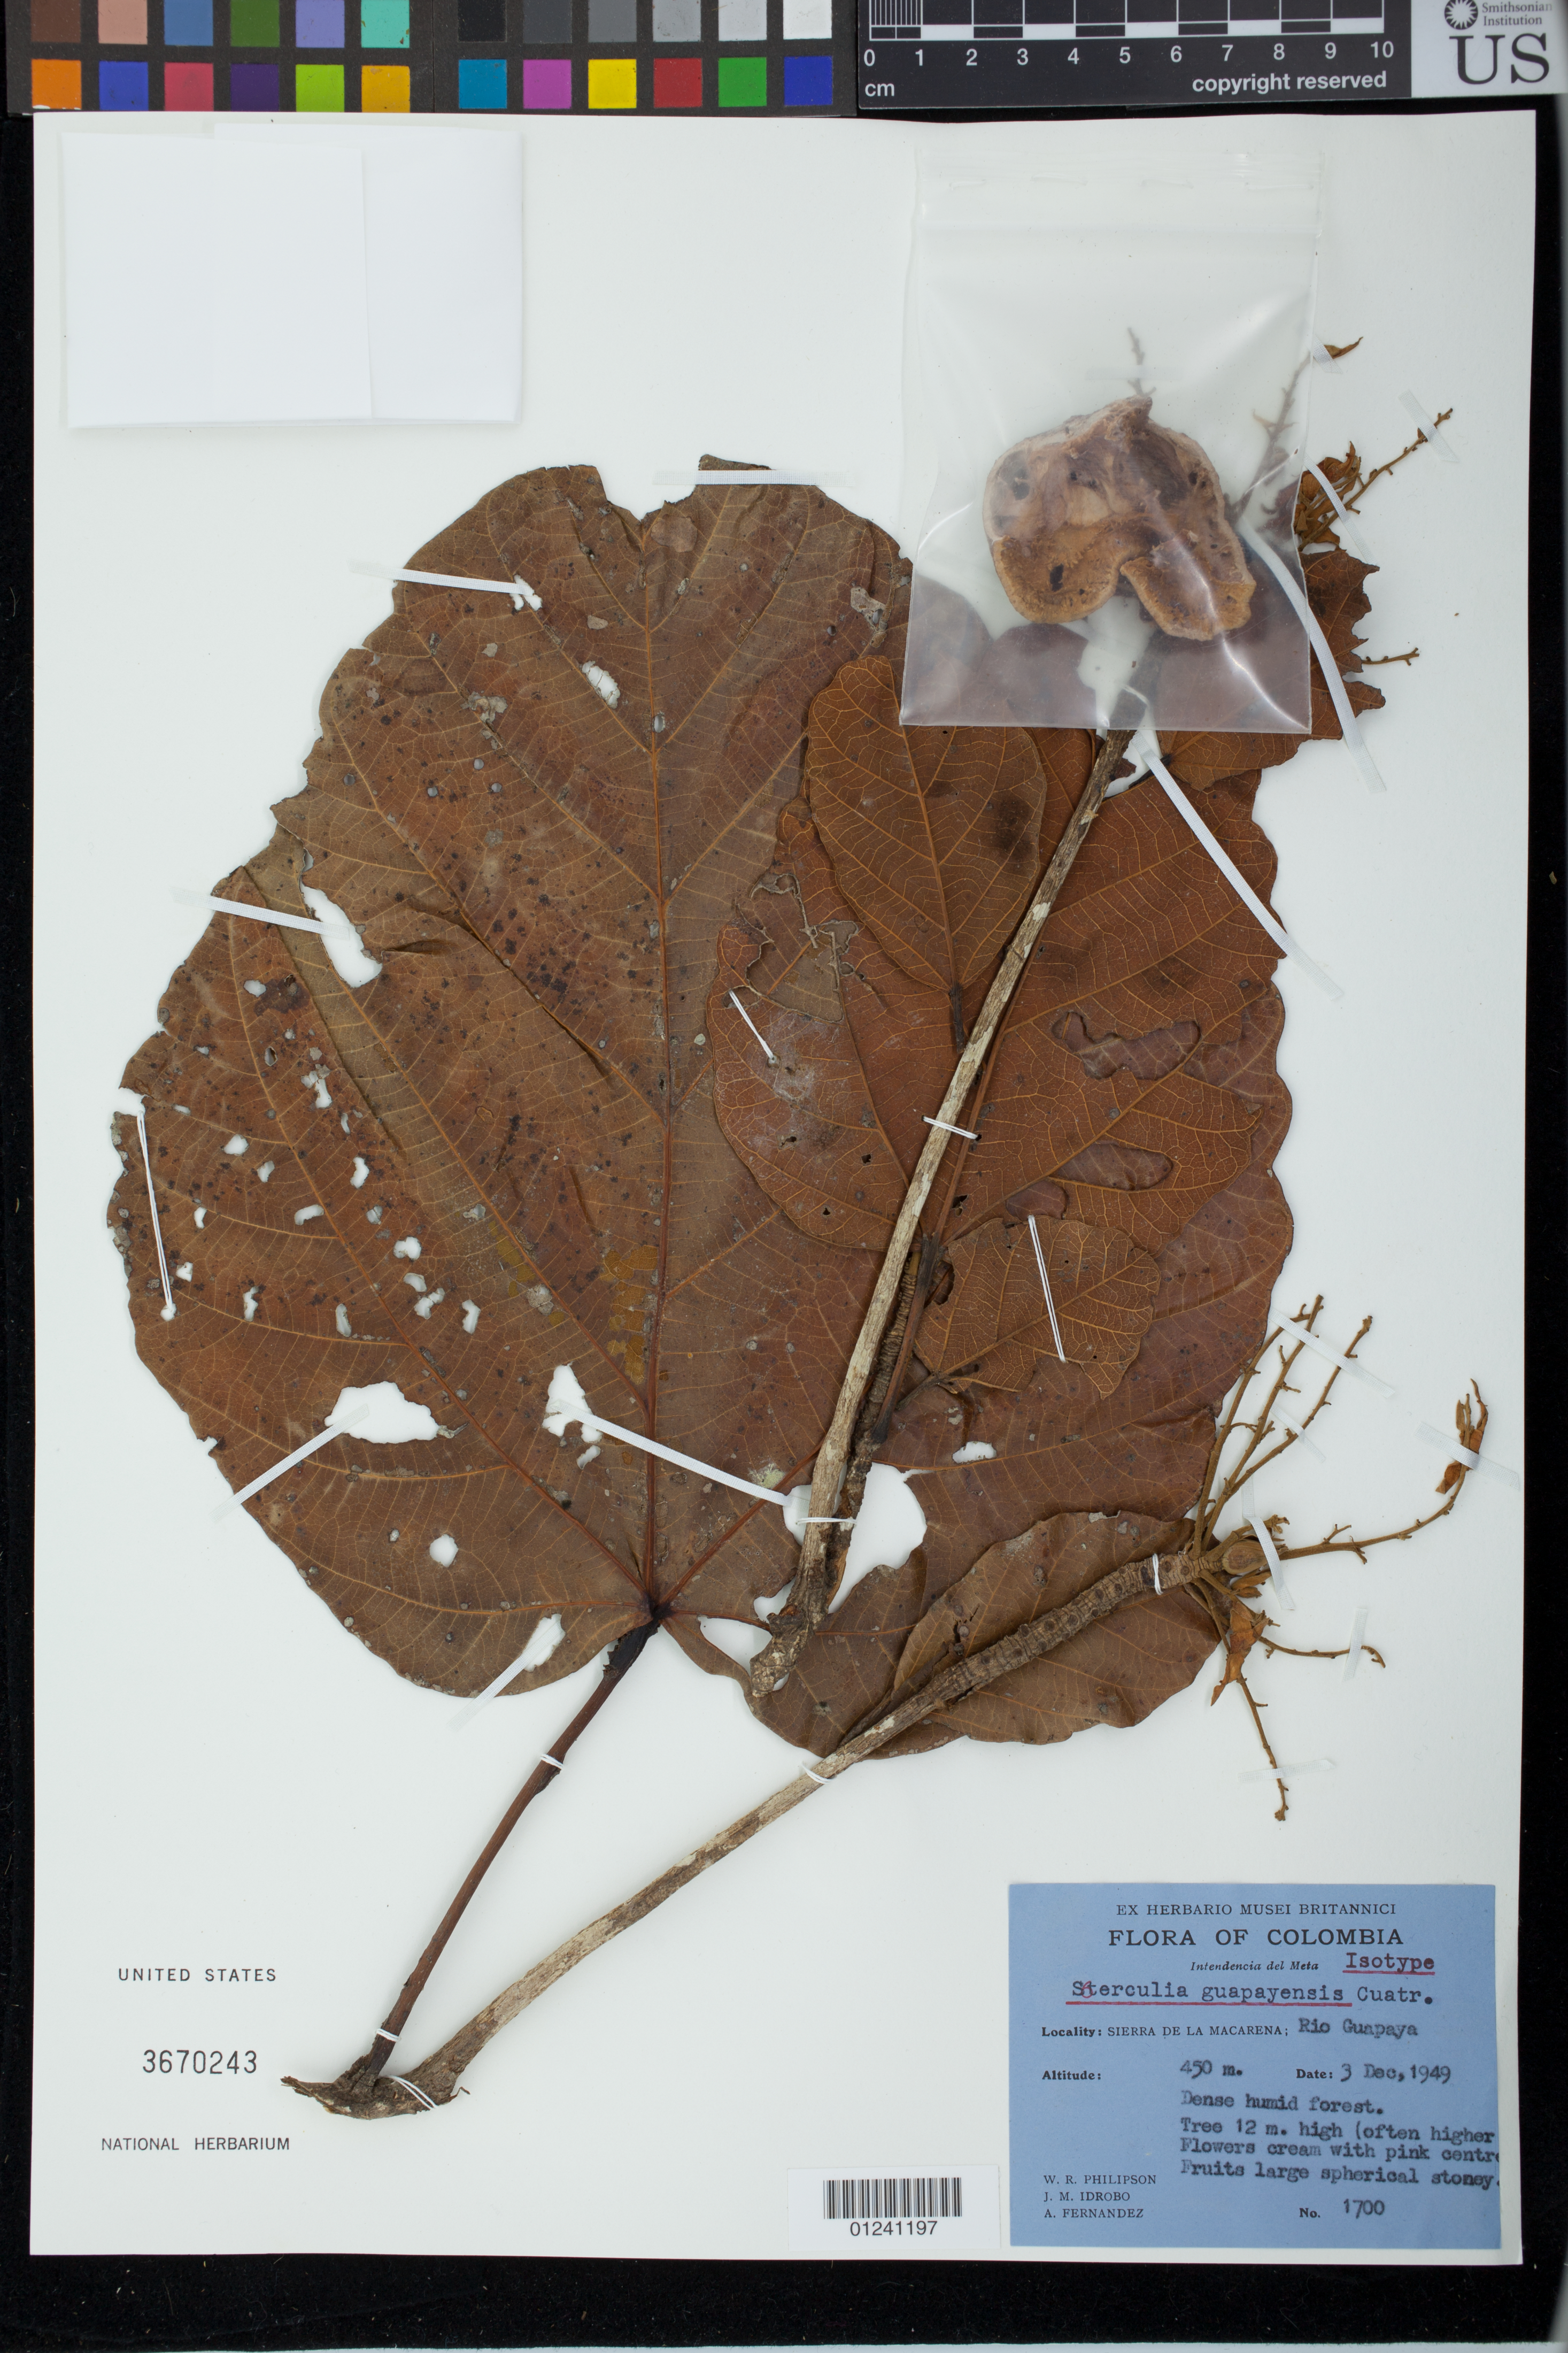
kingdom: Plantae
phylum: Tracheophyta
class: Magnoliopsida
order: Malvales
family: Malvaceae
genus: Sterculia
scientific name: Sterculia guapayensis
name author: Cuatrec.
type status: Isotype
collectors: W. R. Philipson, J. M. Idrobo & A. Fernández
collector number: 1700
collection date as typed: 03 Dec 1949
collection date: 1949-12-03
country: Colombia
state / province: Meta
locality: Sierra de la Macarena, Rio Guapaya.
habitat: Dense humid forest.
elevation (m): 450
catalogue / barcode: US 3670243